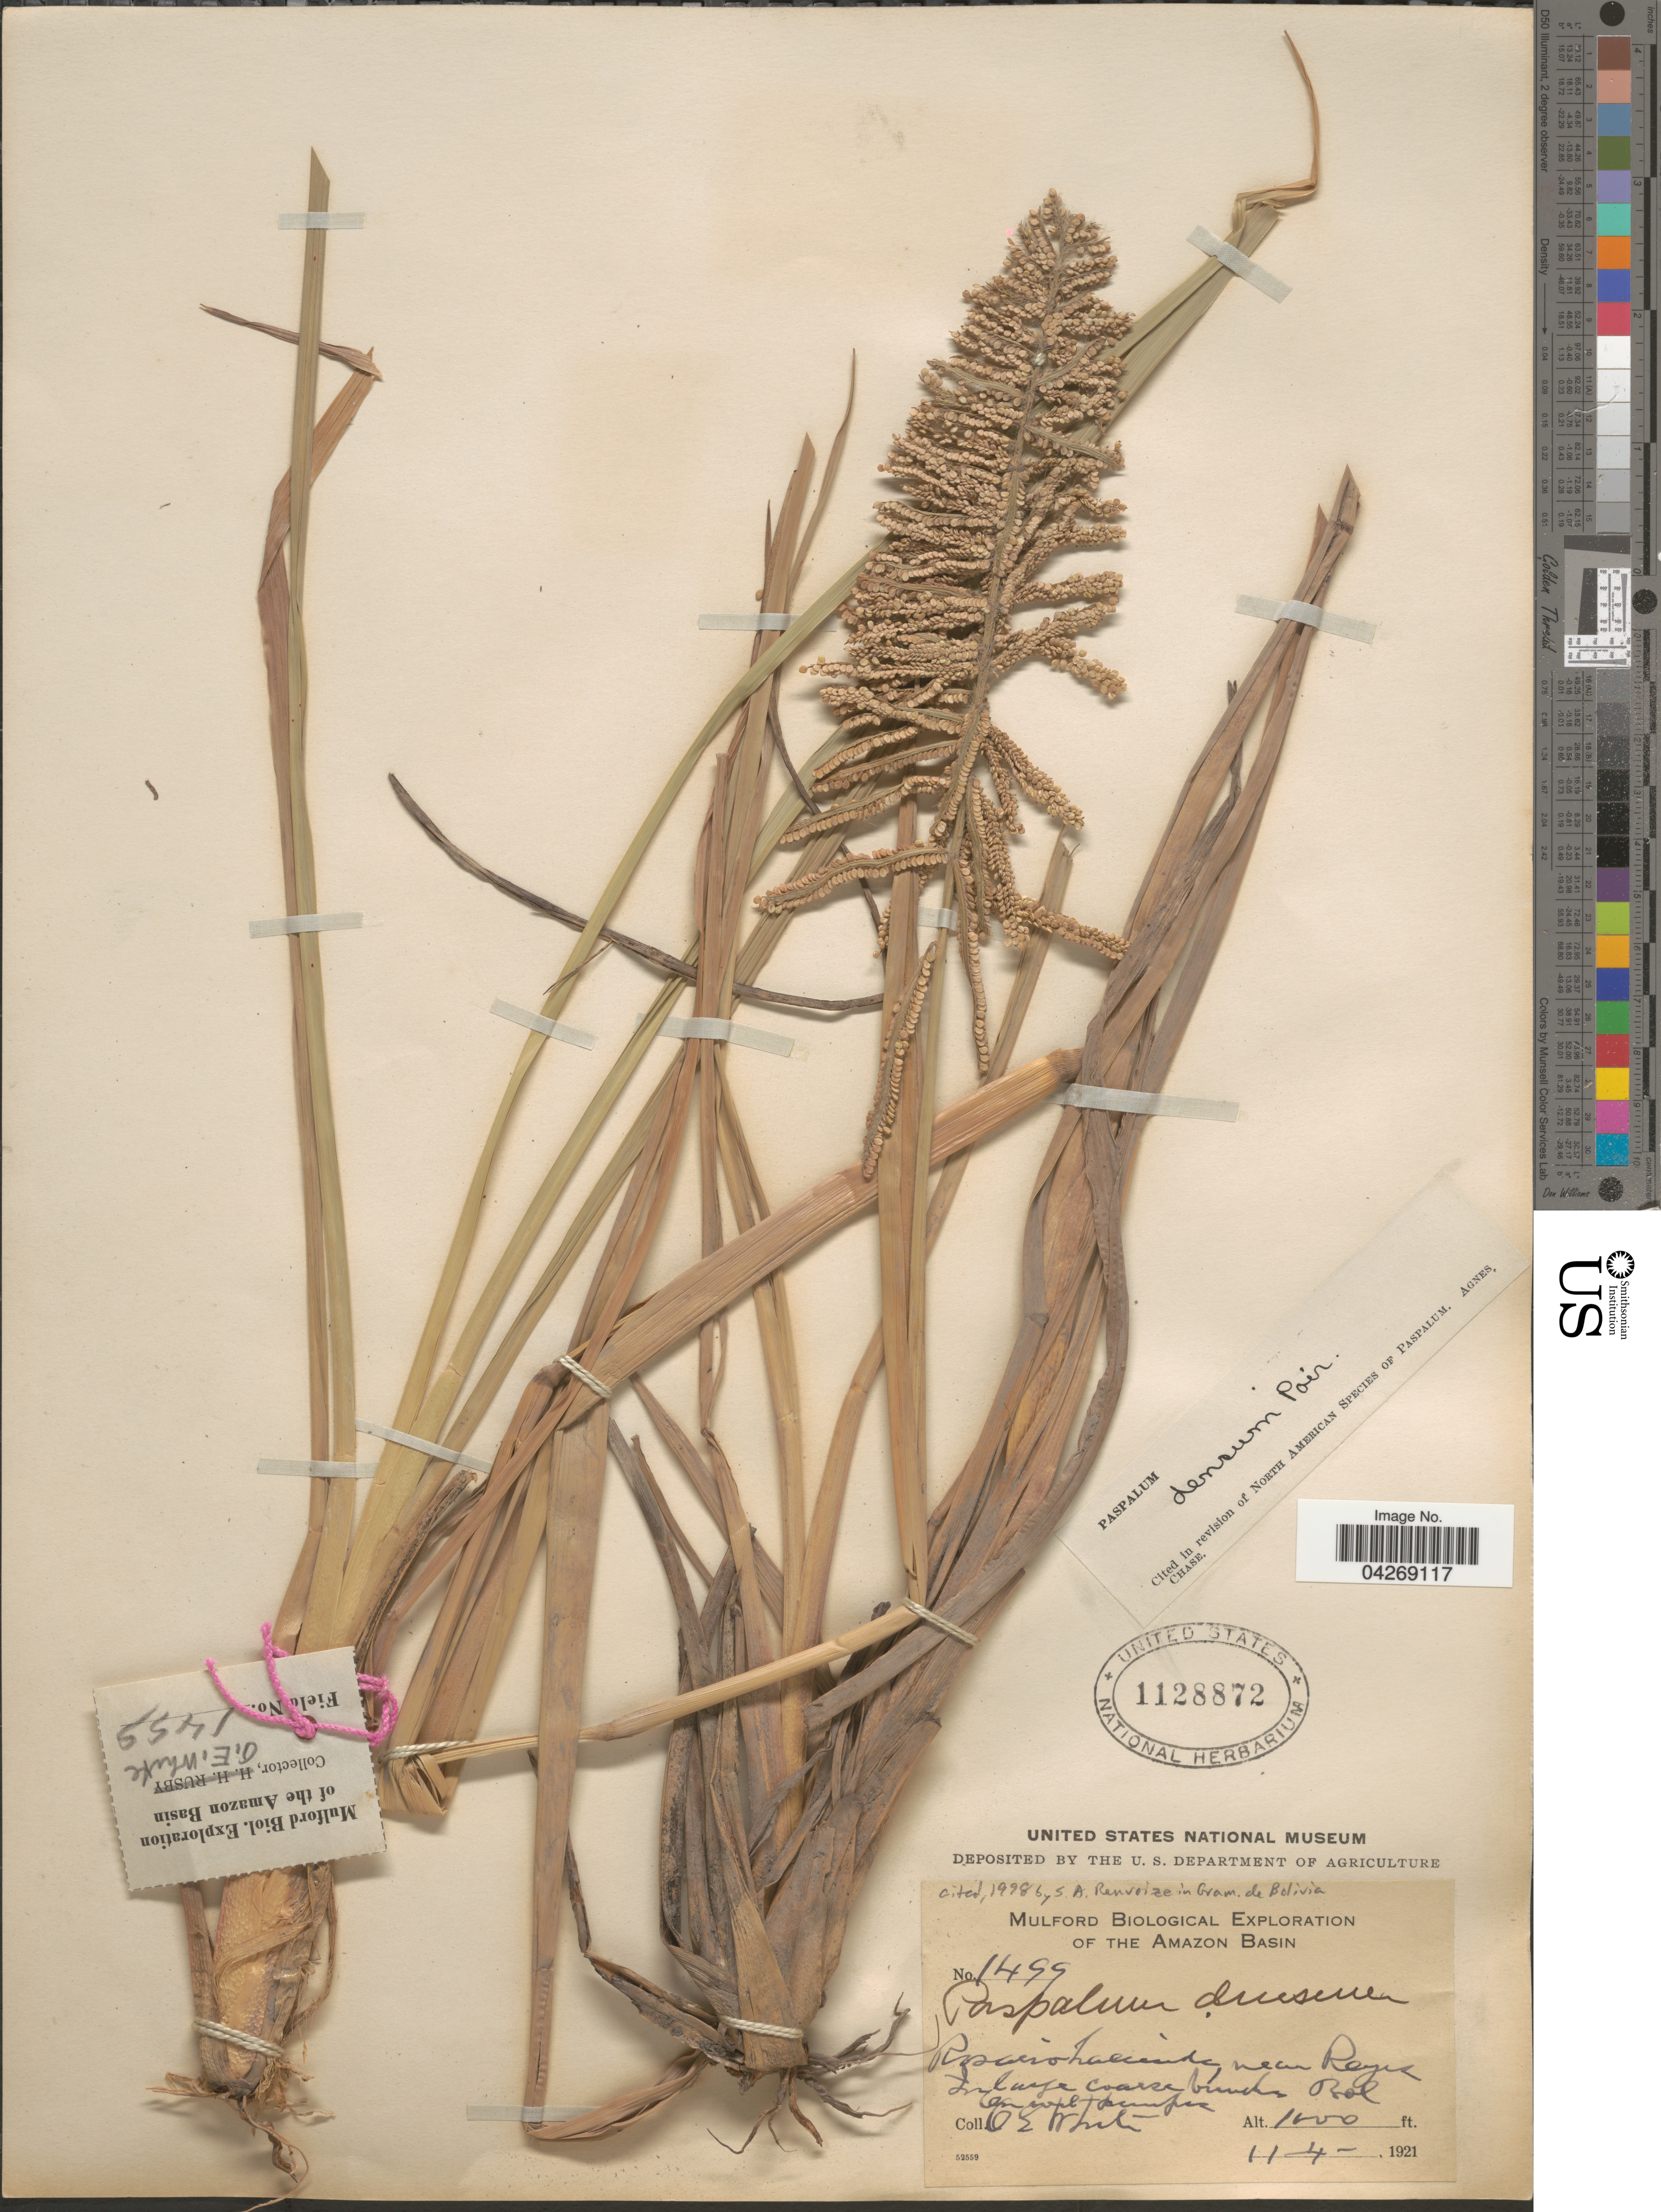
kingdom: Plantae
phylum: Tracheophyta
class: Liliopsida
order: Poales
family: Poaceae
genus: Paspalum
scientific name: Paspalum densum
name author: Poir.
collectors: O. E. White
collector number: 1499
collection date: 1921-04-11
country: Bolivia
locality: Mulford Biological Expedition of the Amazon Basin. Rosario hacienda, near Reyes.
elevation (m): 305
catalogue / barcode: US 1128872